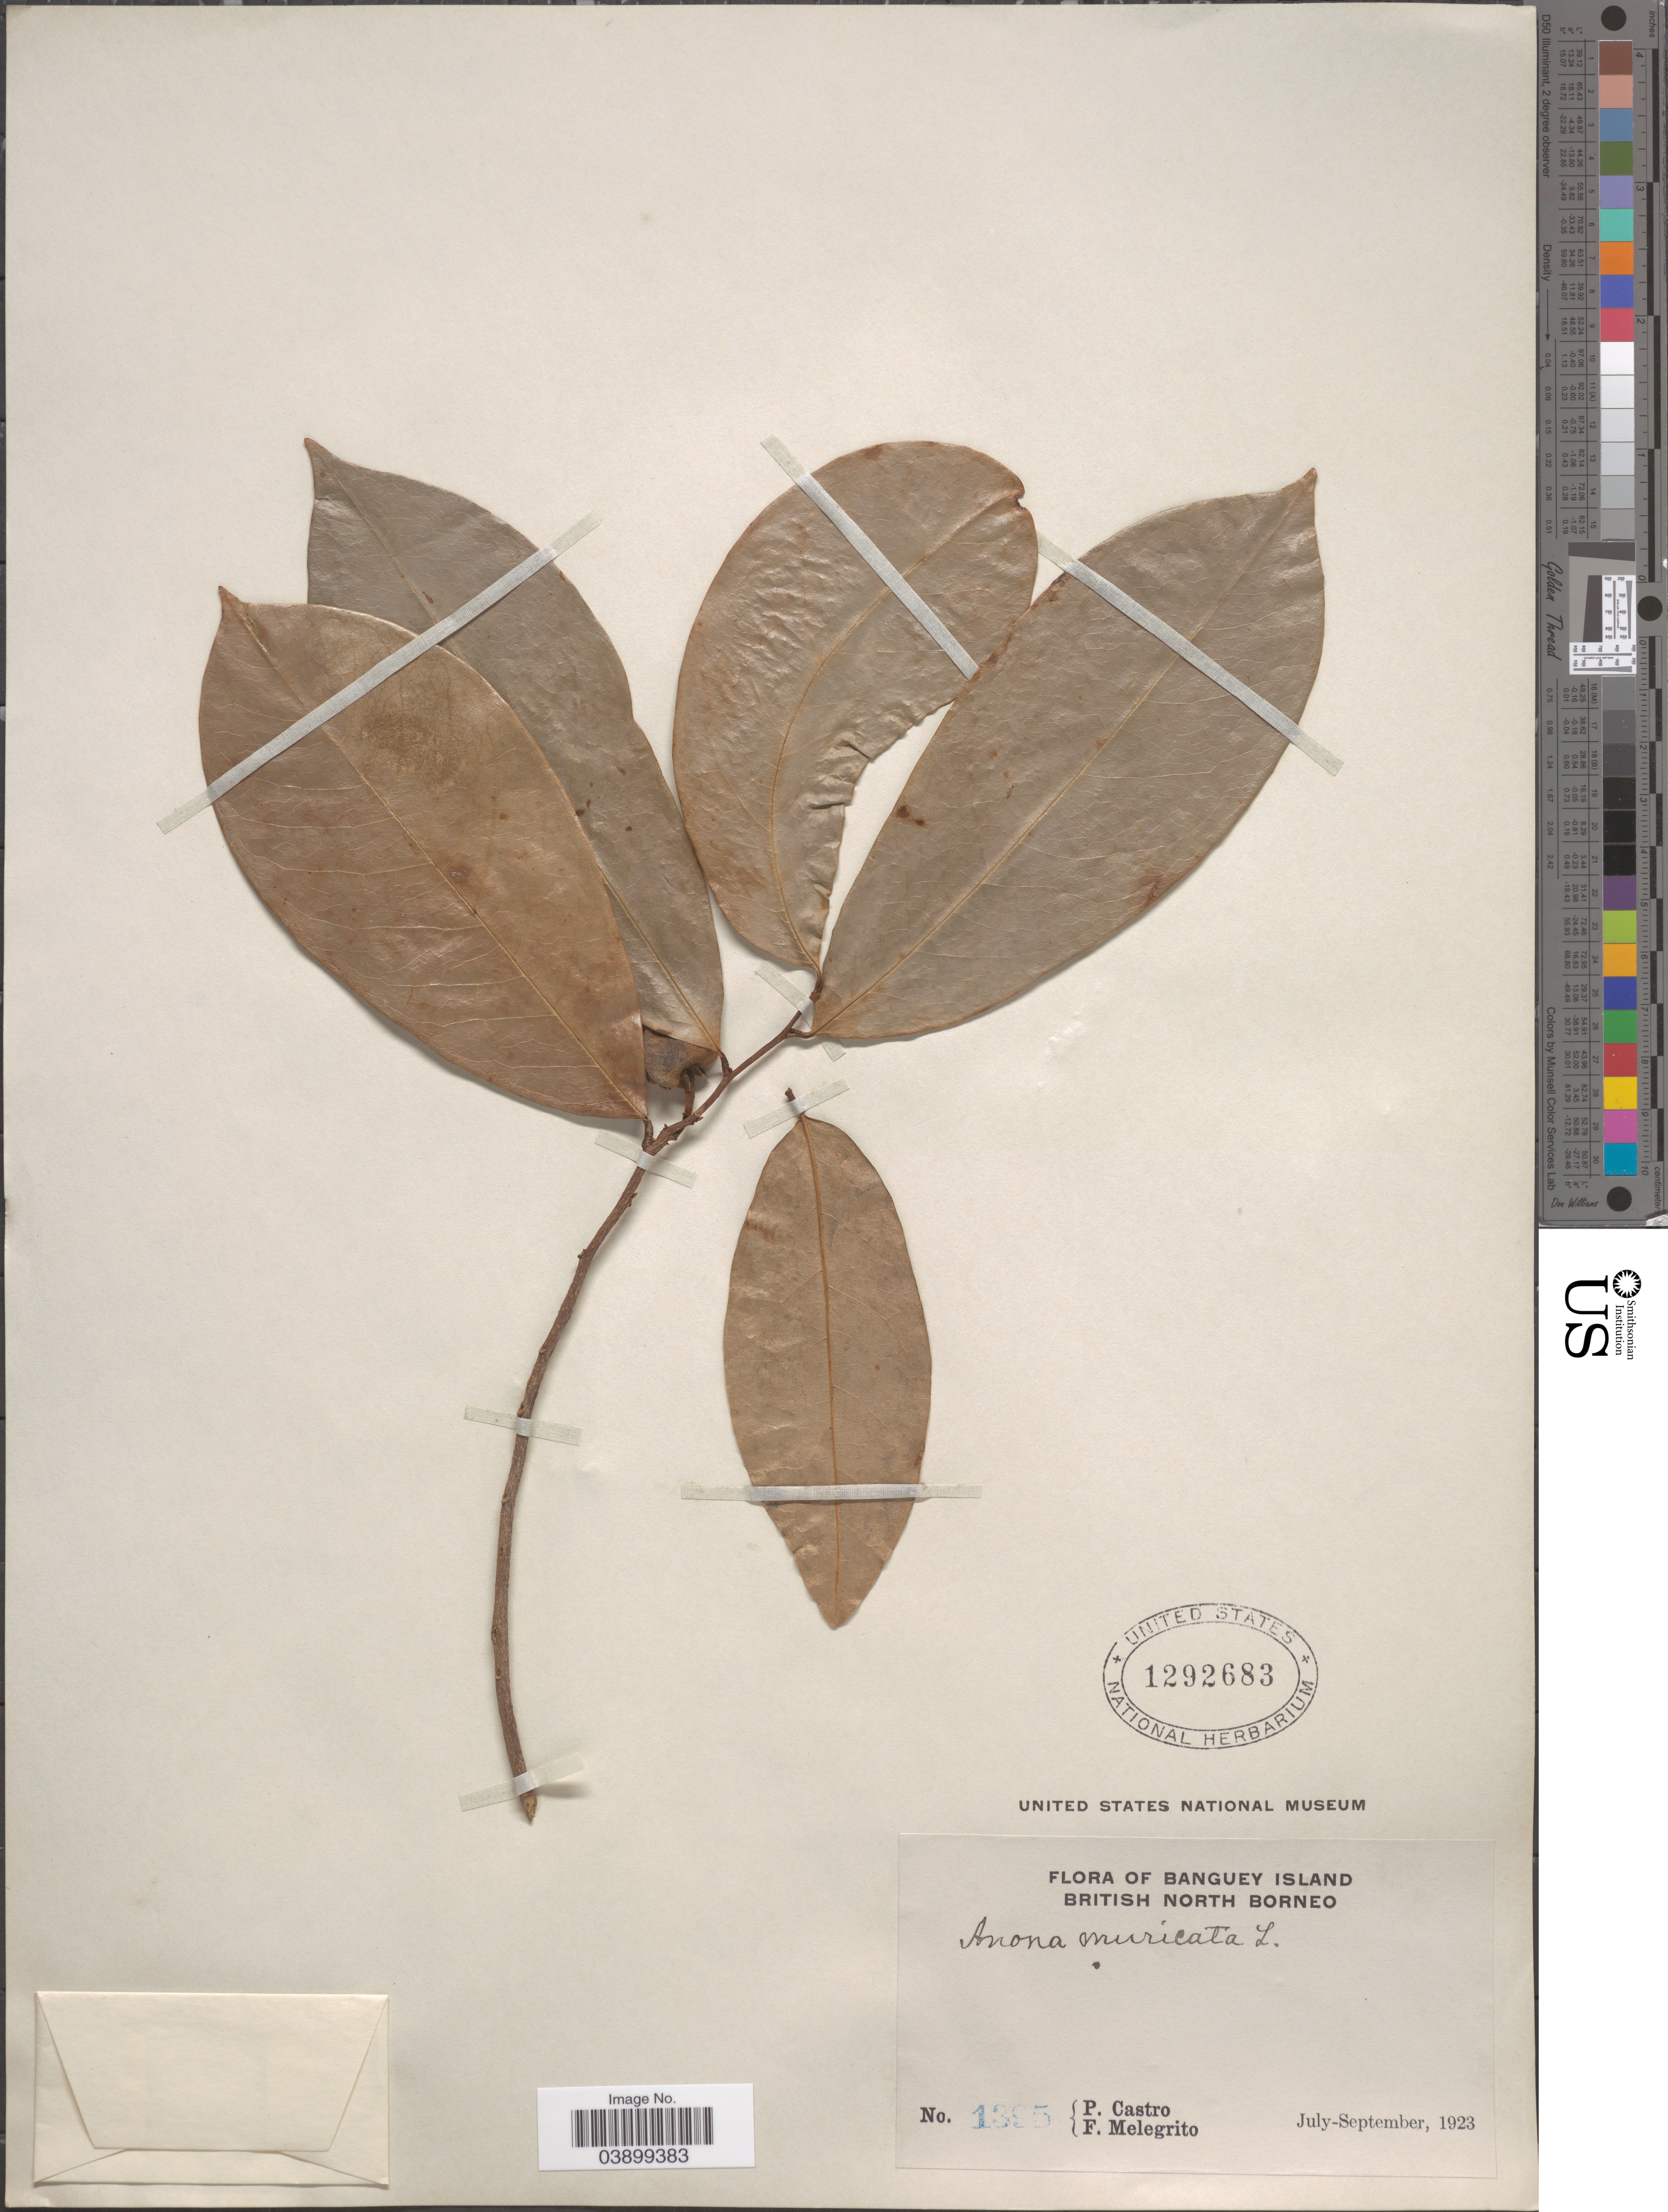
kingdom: Plantae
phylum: Tracheophyta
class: Magnoliopsida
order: Magnoliales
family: Annonaceae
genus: Annona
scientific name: Annona muricata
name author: L.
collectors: P. Castro & F. Melegrito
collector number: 1395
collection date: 1923-07/1923-09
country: Malaysia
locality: Banguey Island. British North Borneo.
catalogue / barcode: US 1292683